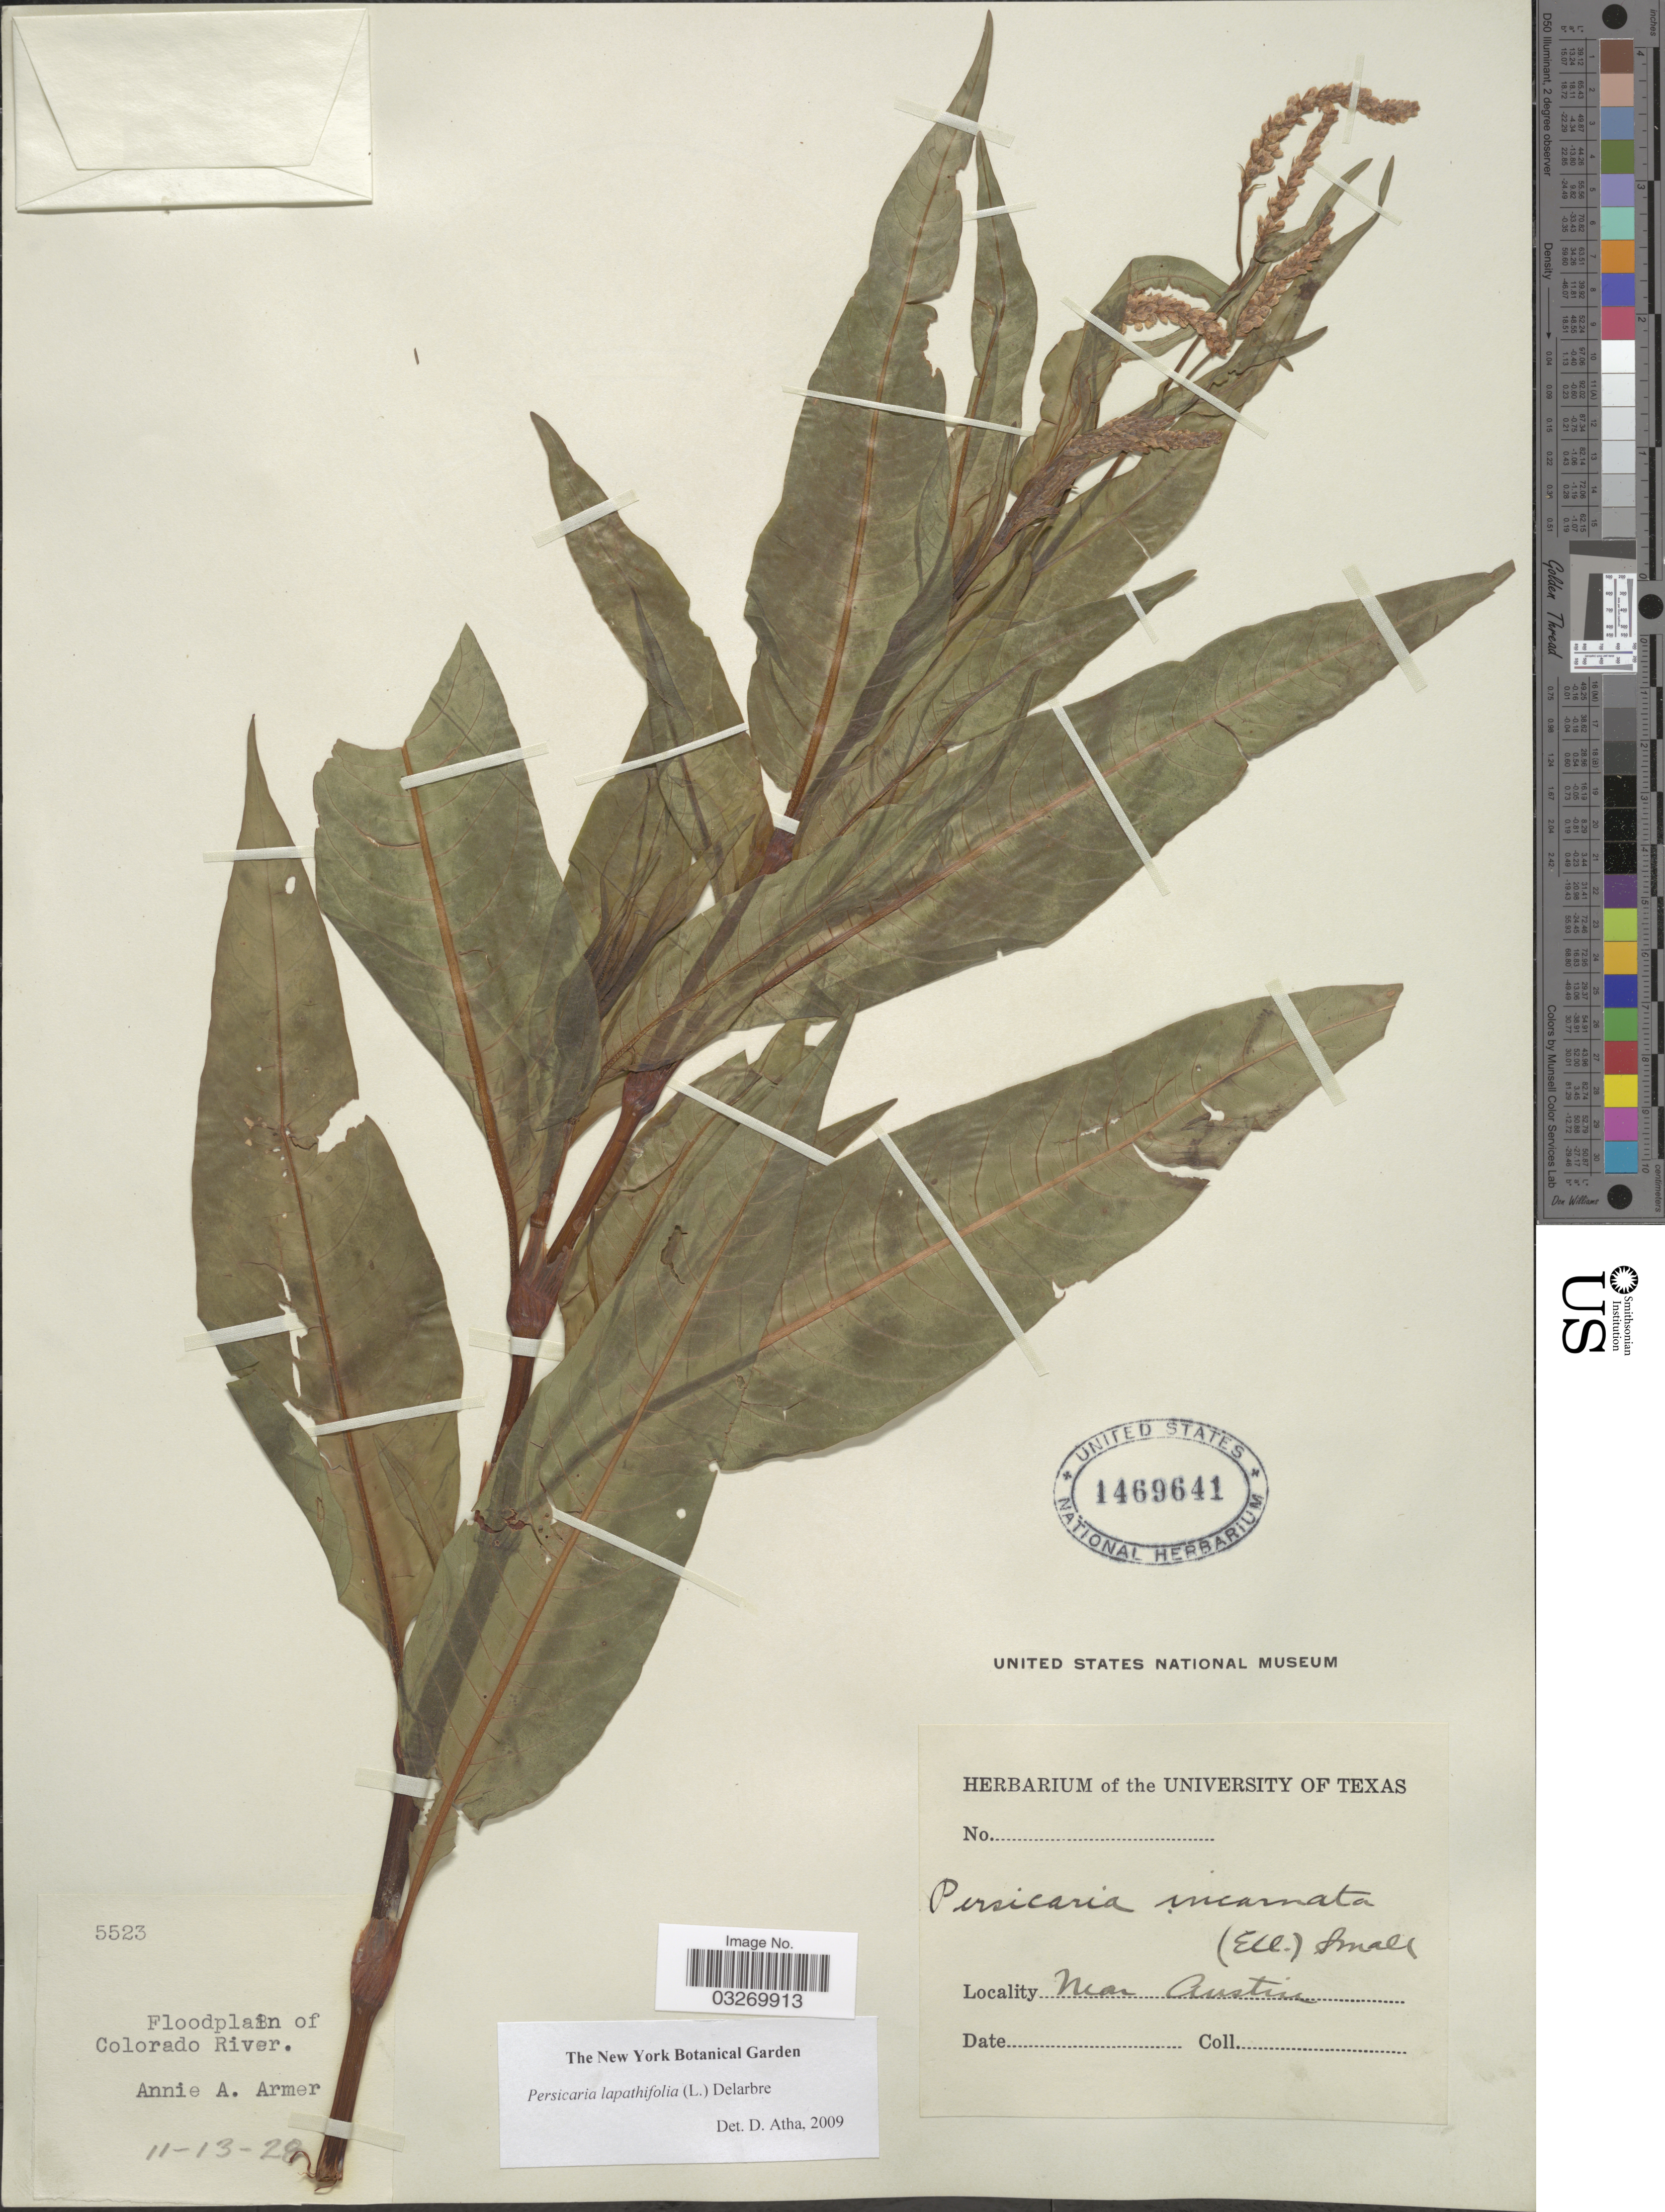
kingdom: Plantae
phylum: Tracheophyta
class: Magnoliopsida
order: Caryophyllales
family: Polygonaceae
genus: Persicaria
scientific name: Persicaria lapathifolia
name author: (L.) Delarbre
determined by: Atha, D. E.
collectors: A. Armer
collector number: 5523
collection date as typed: Transcribed d/m/y: 13/11/28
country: United States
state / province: Texas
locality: Near Austin. Floodplain of Colorado River.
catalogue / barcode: US 1469641